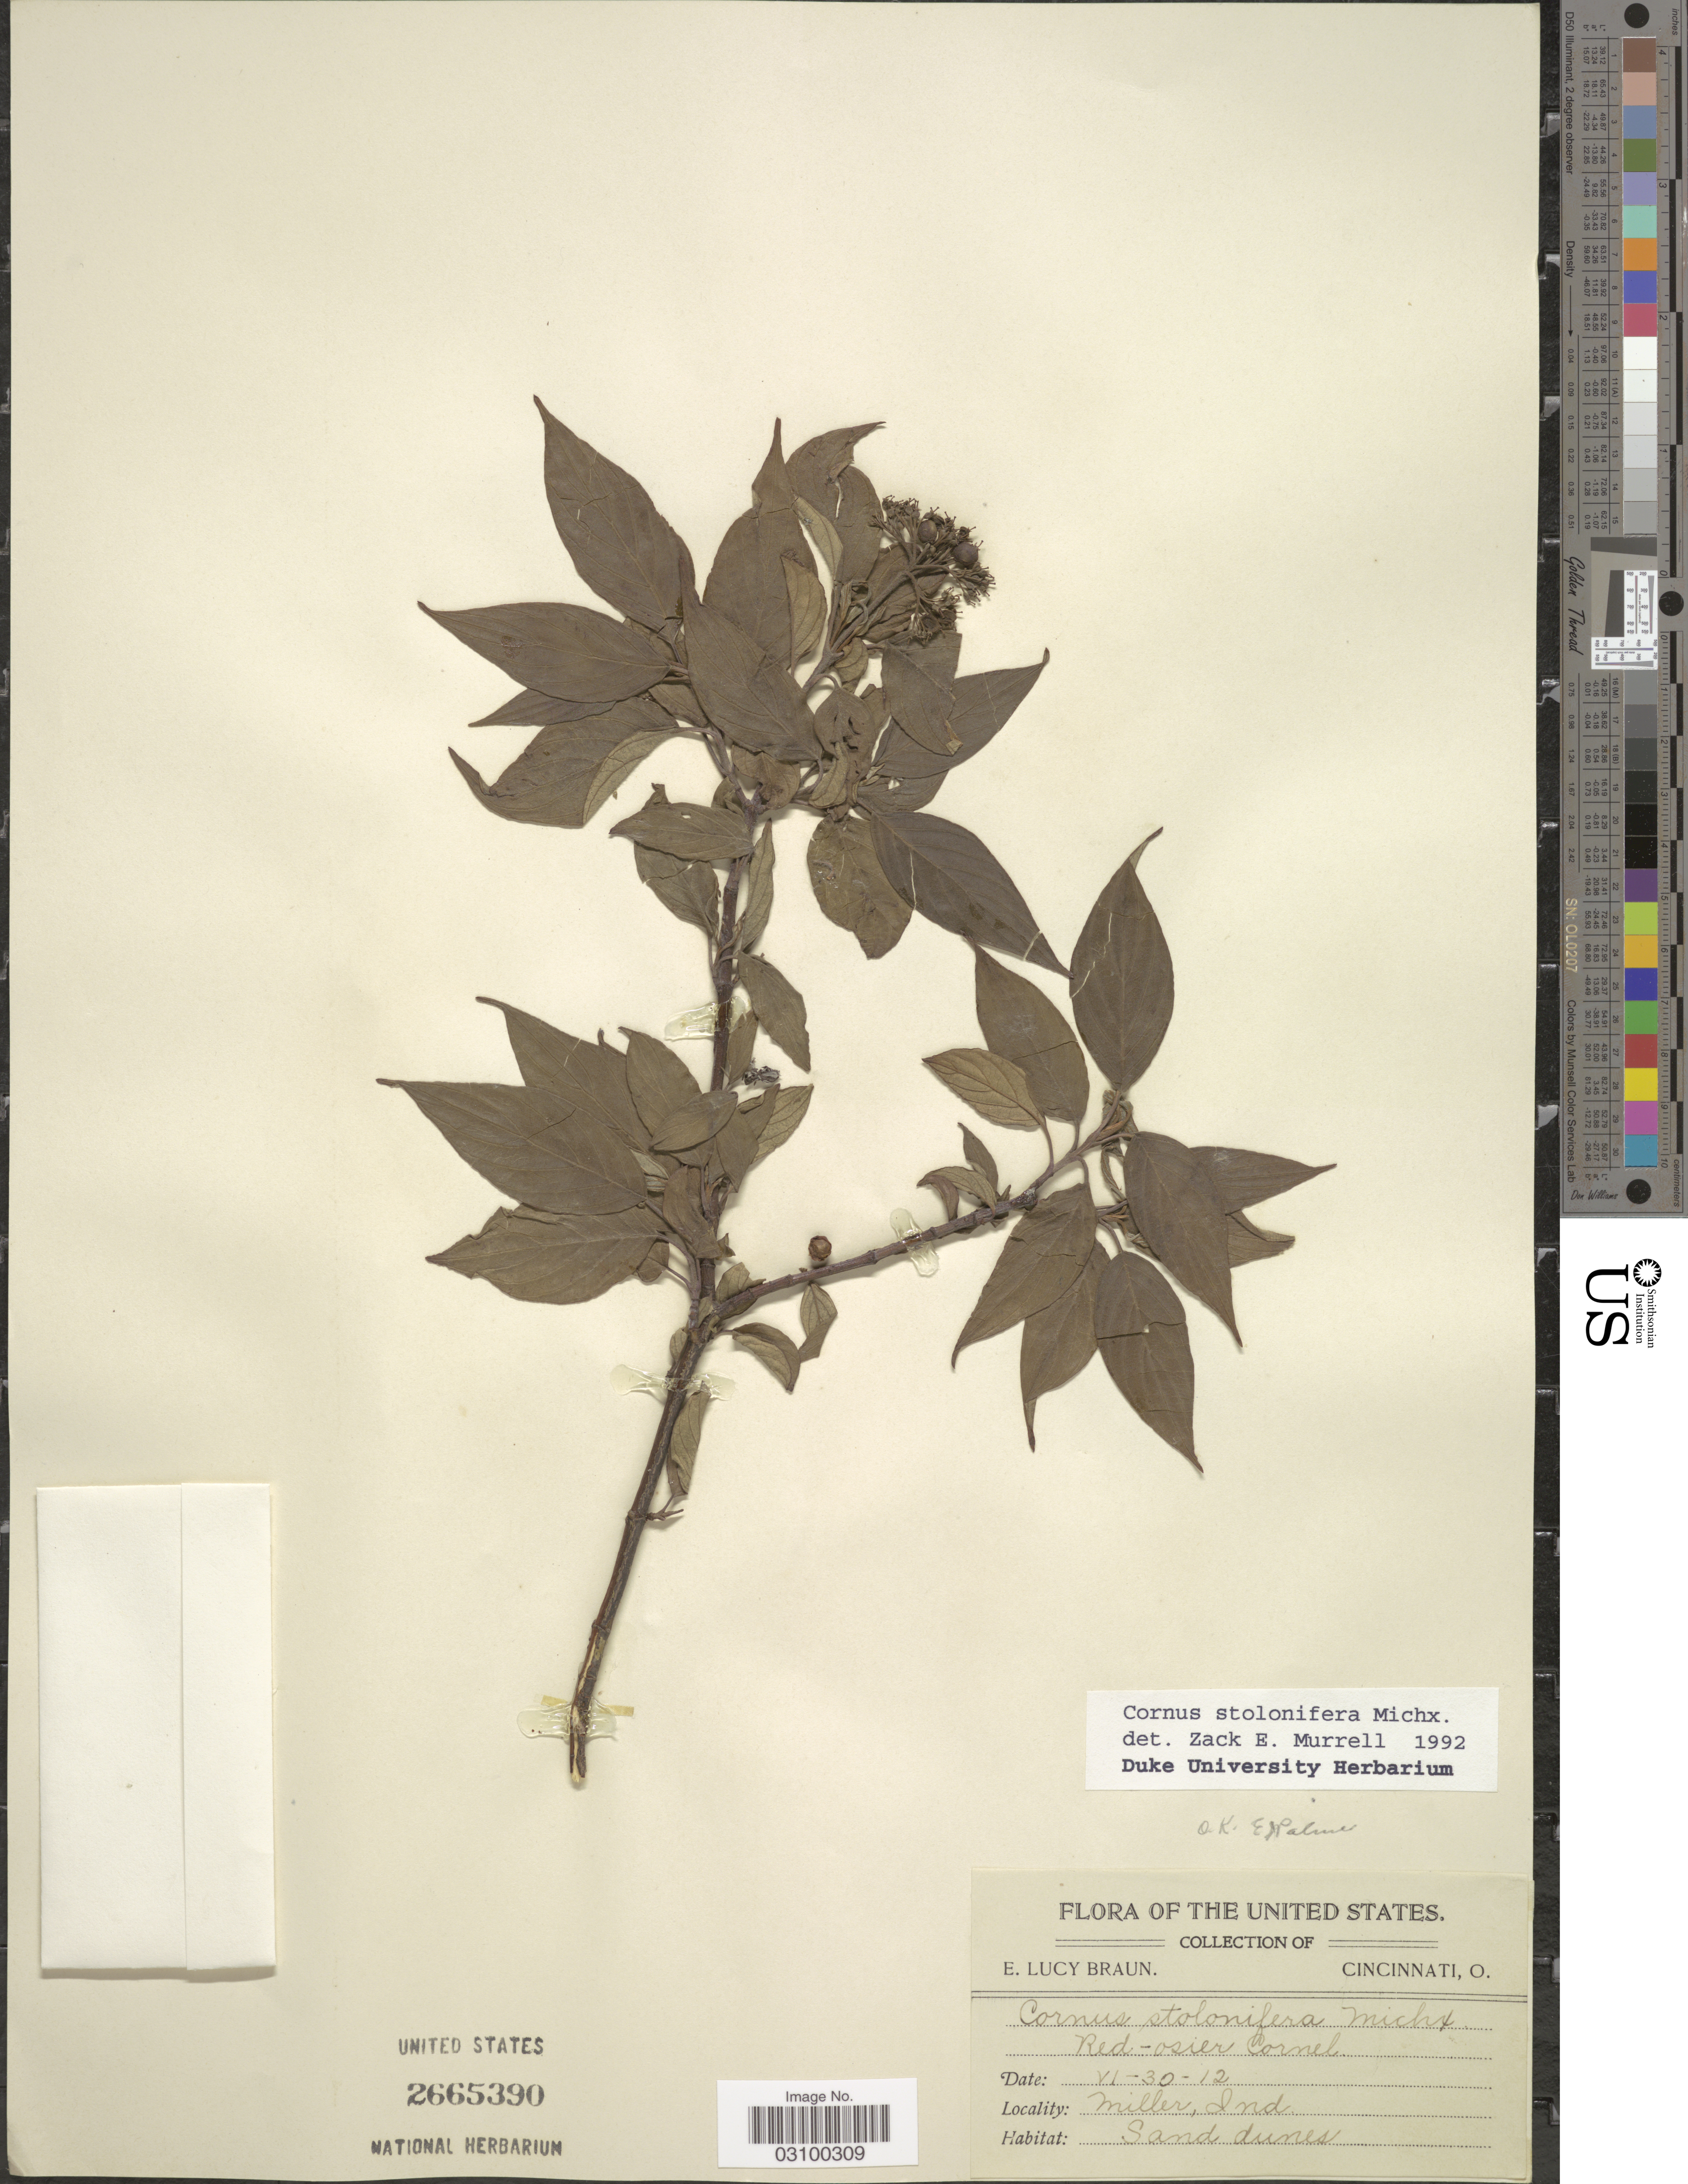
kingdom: Plantae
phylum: Tracheophyta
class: Magnoliopsida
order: Cornales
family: Cornaceae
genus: Cornus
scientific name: Cornus sericea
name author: L.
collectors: E. L. Braun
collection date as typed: Transcribed d/m/y: 30/6/12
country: United States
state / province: Indiana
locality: Miller, Ind.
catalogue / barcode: US 2665390